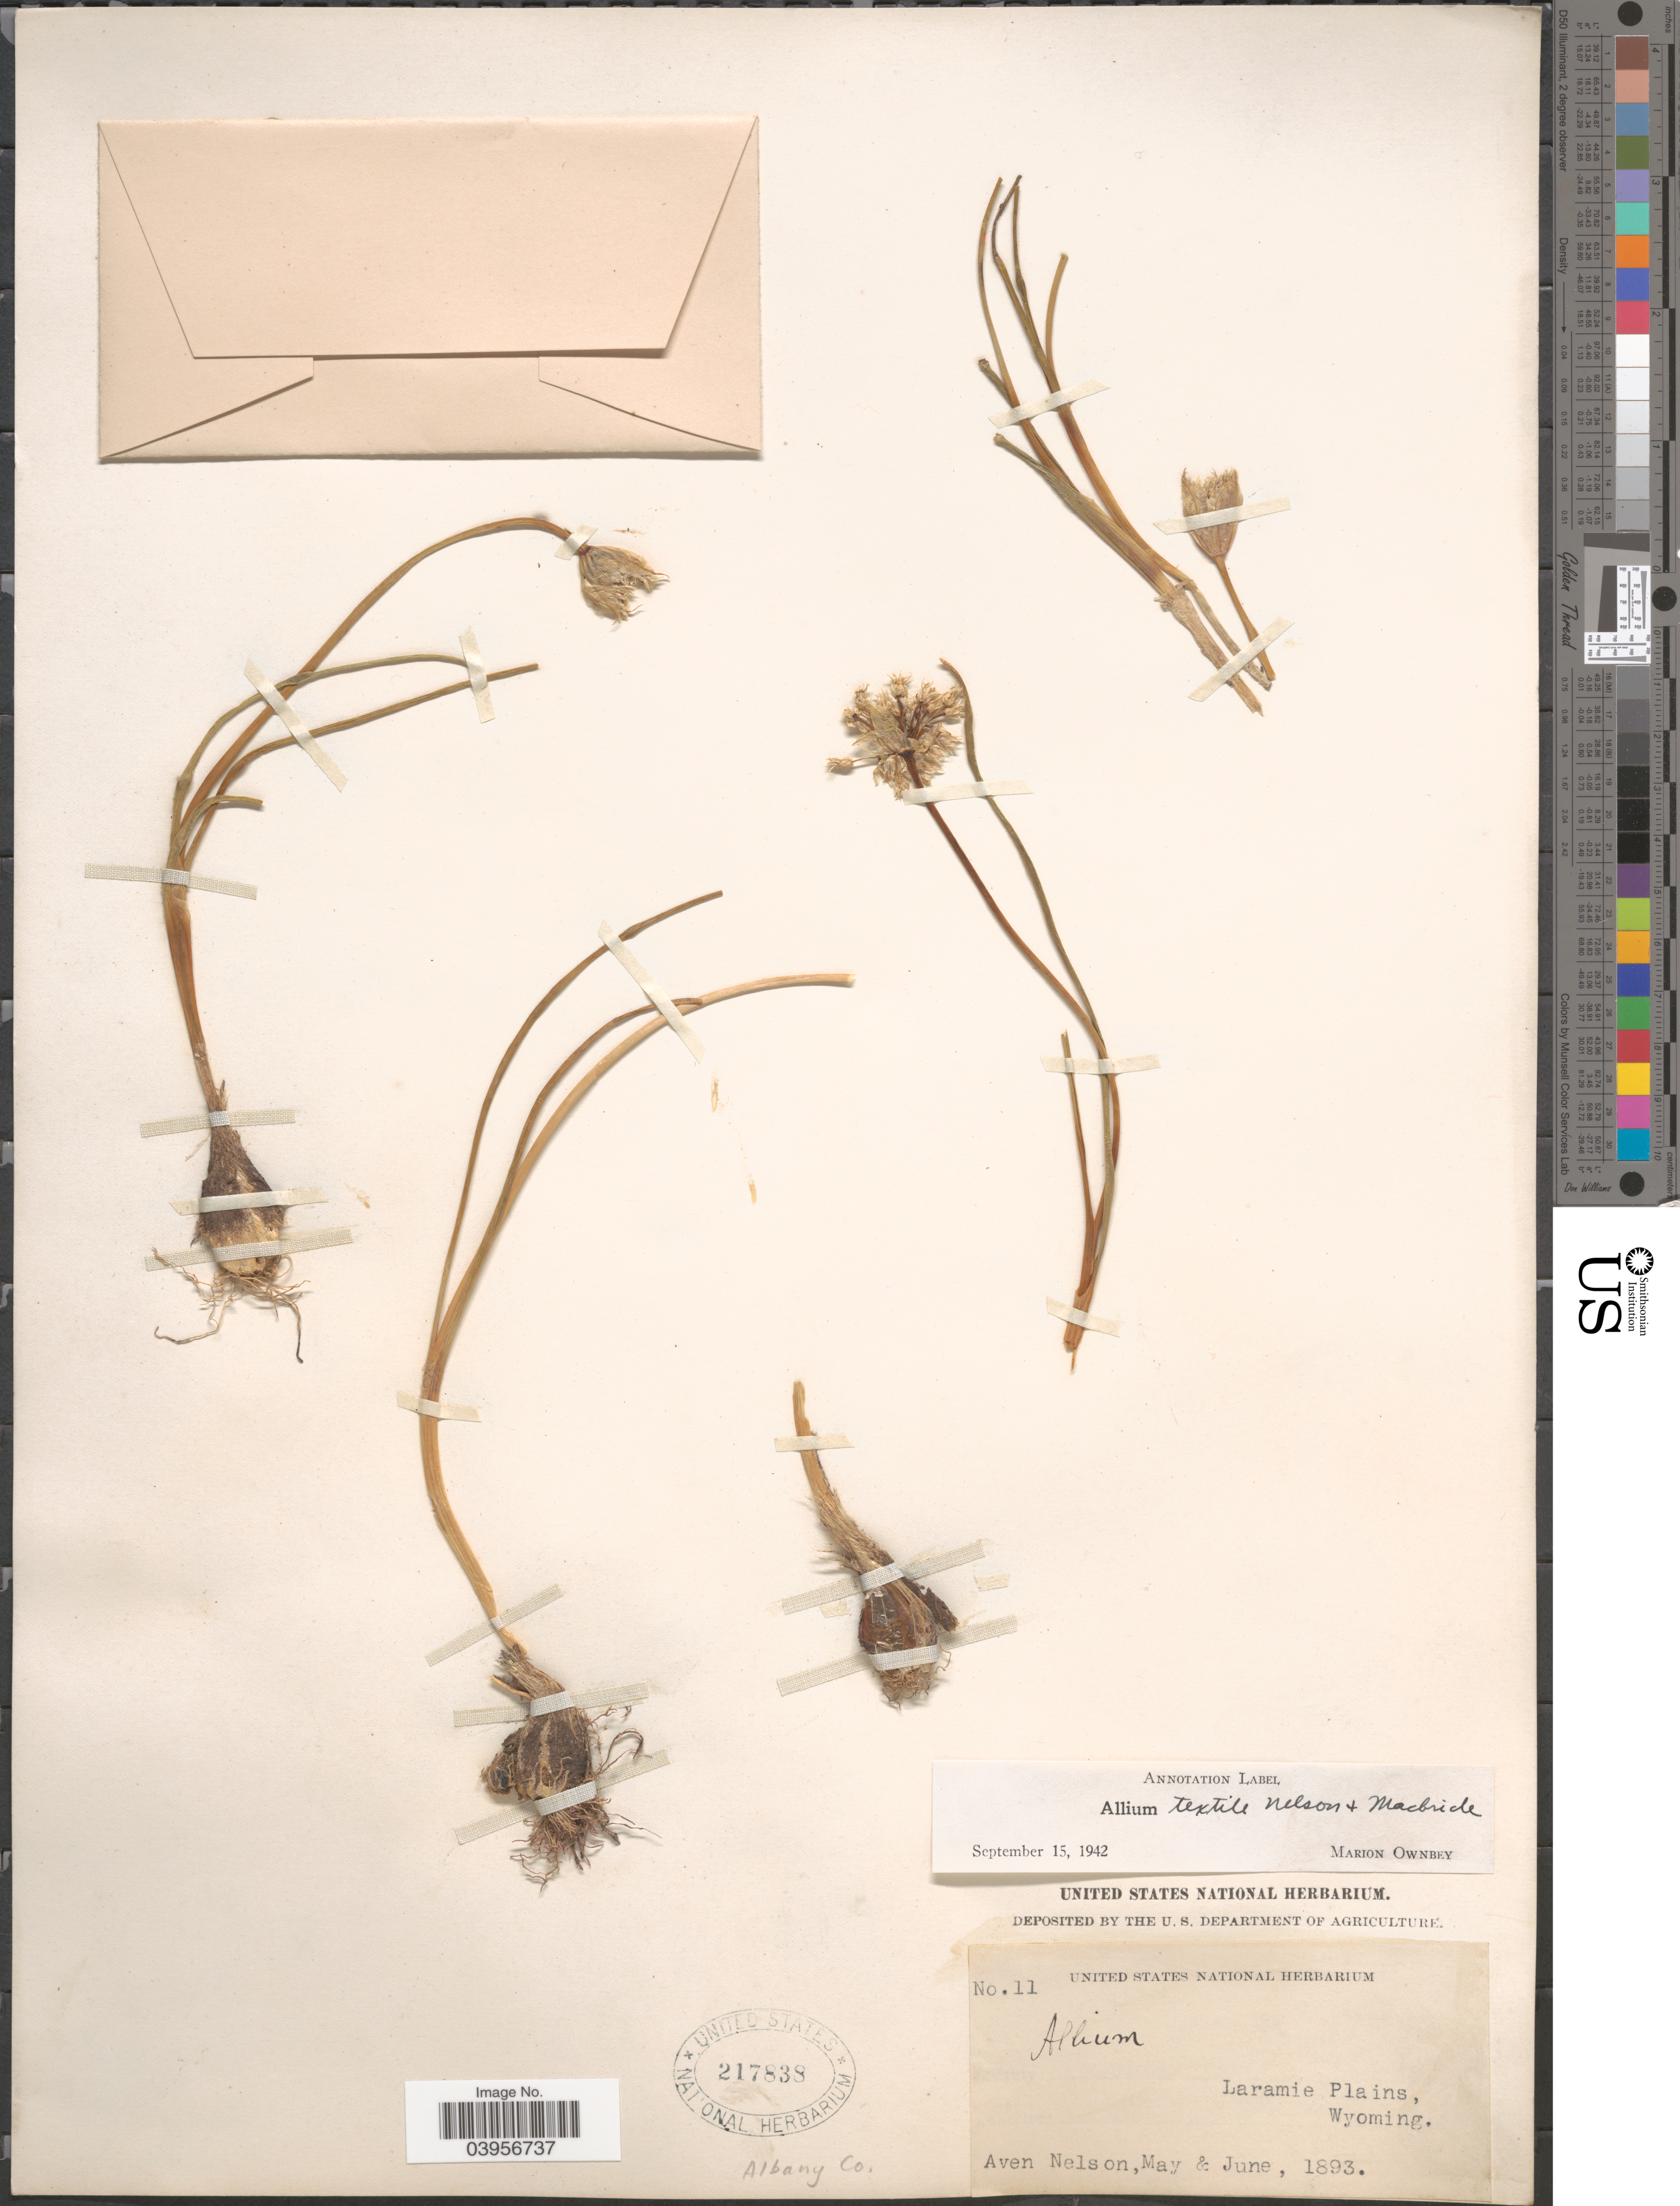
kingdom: Plantae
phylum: Tracheophyta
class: Liliopsida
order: Asparagales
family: Amaryllidaceae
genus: Allium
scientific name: Allium textile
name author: A. Nelson & J.F. Macbr.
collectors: A. Nelson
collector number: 11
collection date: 1893-05/1893-06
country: United States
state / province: Wyoming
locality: Laramie Plains. Albany Co.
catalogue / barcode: US 217838